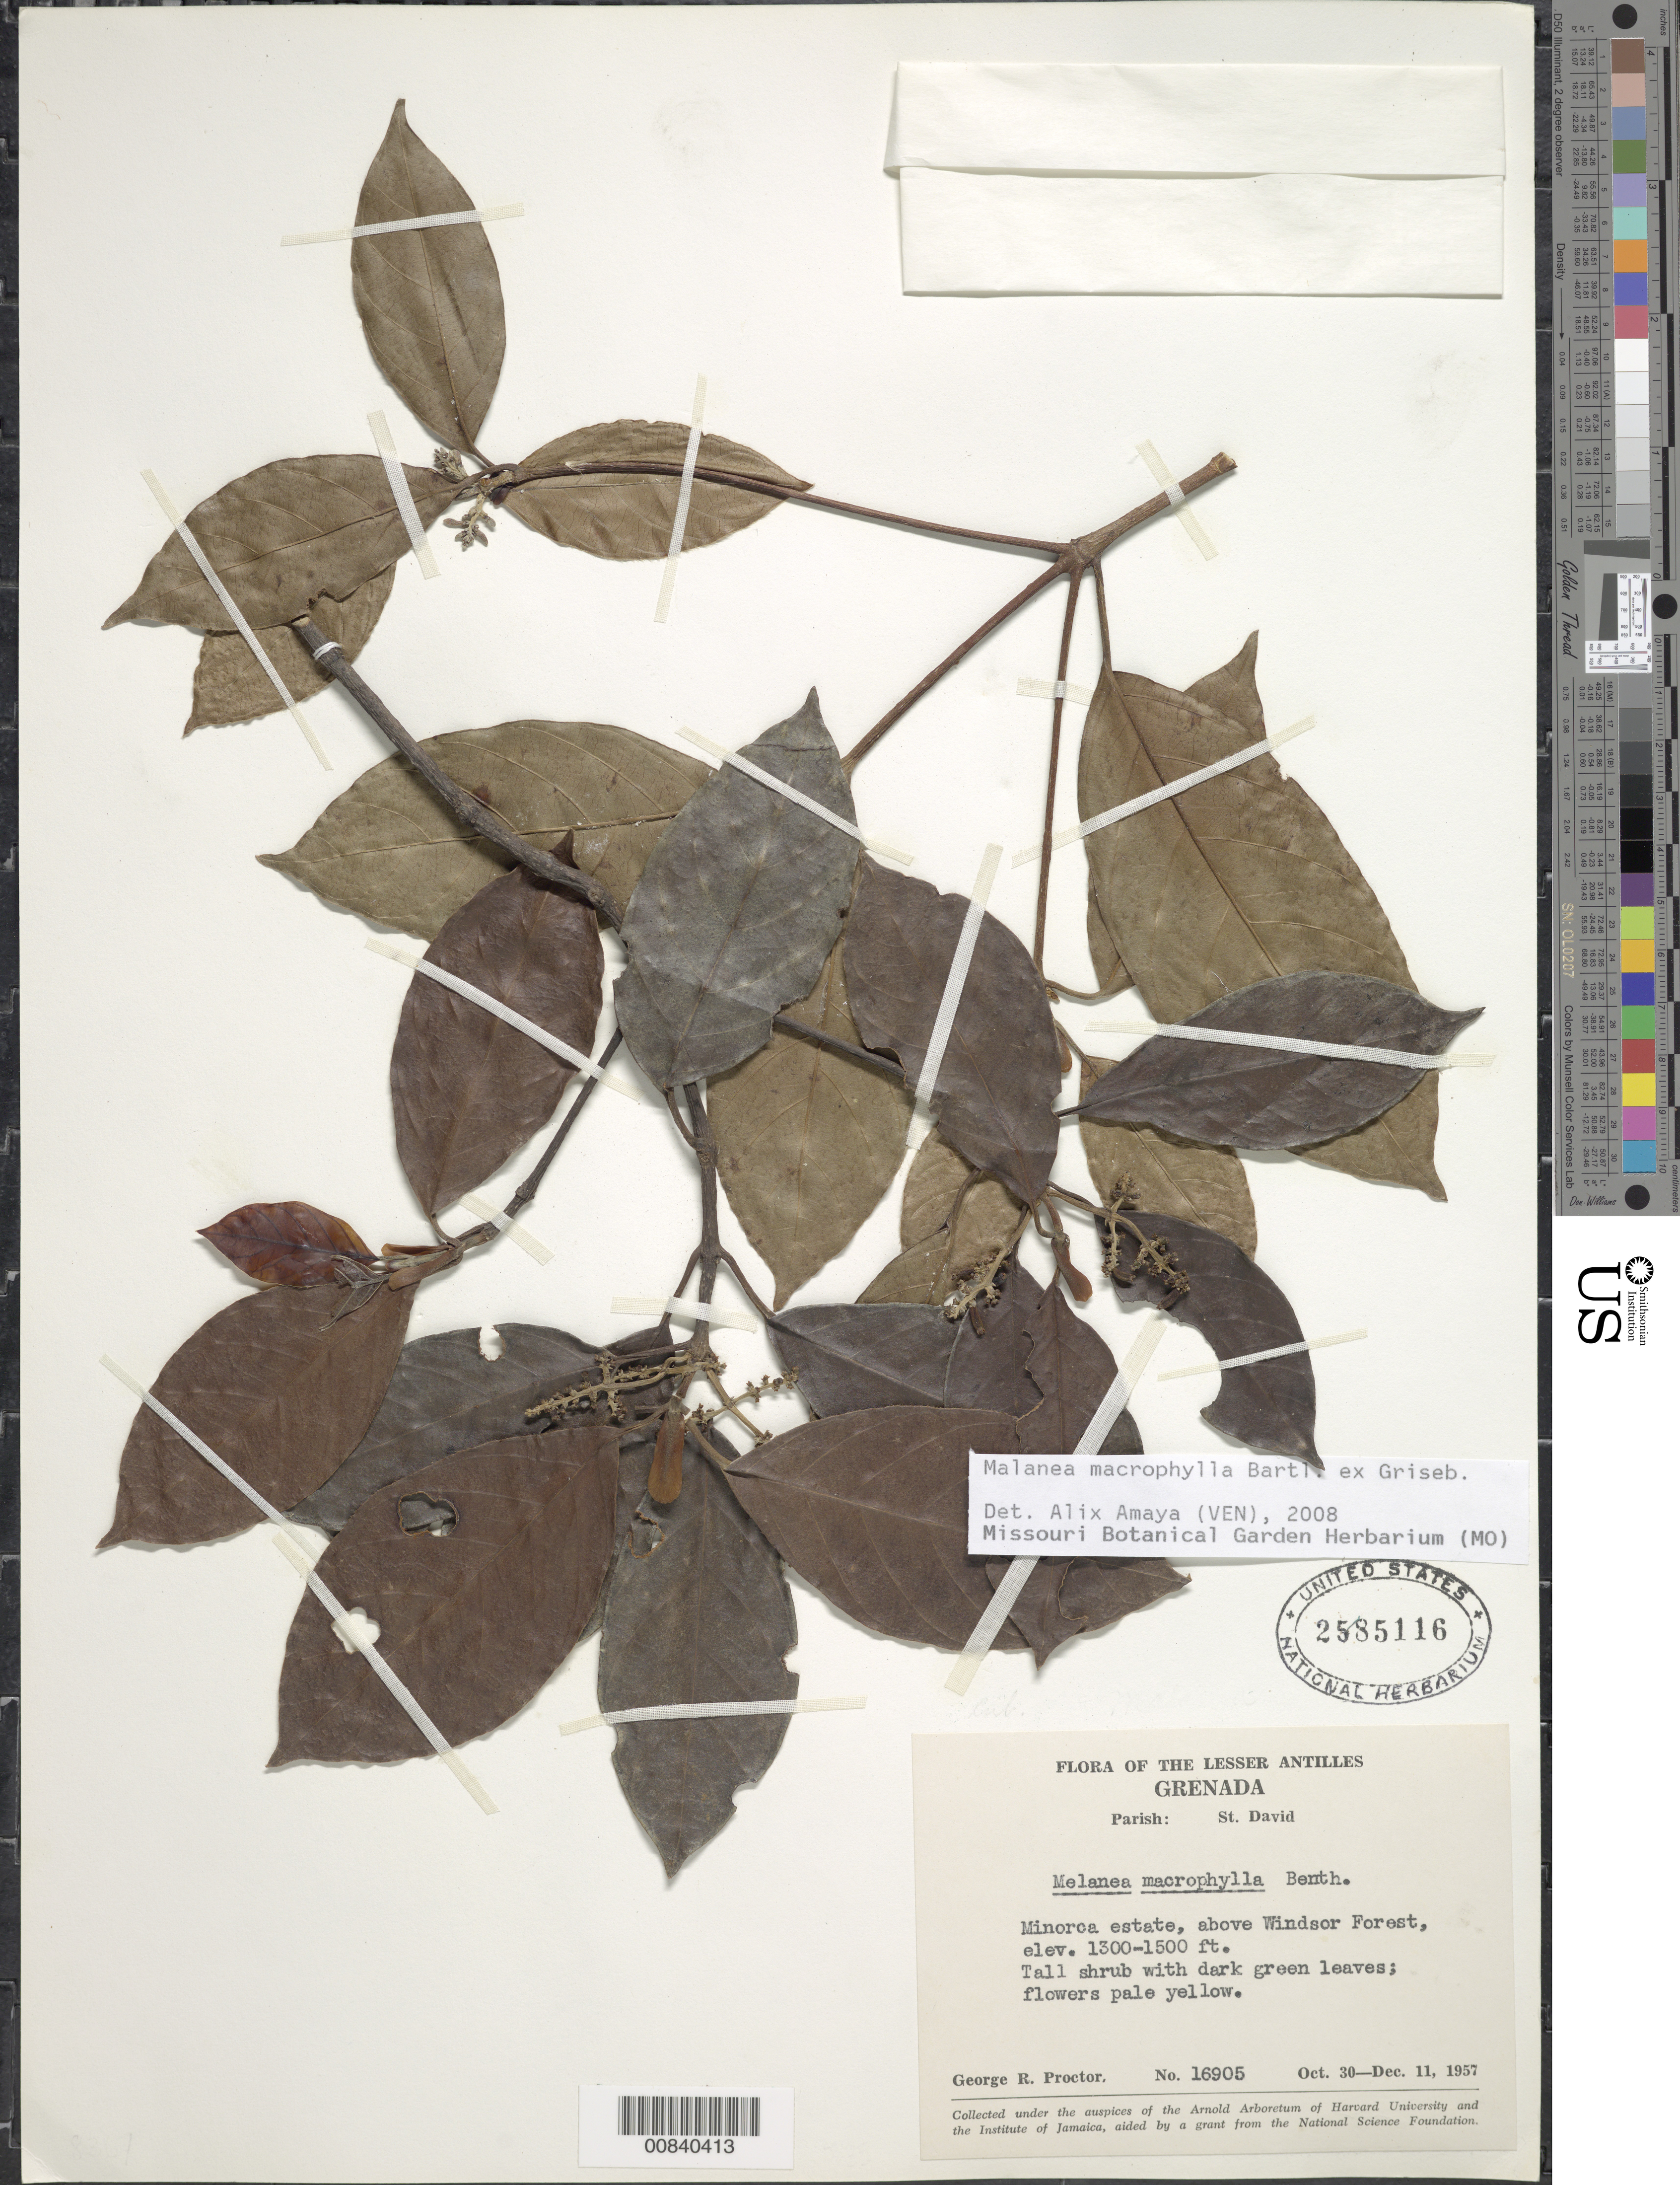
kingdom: Plantae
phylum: Tracheophyta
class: Magnoliopsida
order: Gentianales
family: Rubiaceae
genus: Malanea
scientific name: Malanea glabra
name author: A. Rich.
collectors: G. R. Proctor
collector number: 16905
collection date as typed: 30 Oct 1957 to 11 Dec 1957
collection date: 1957-10-30/1957-12-11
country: Grenada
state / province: Saint David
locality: Minorca Estate, above Windsor Forest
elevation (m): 396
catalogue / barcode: US 2585116